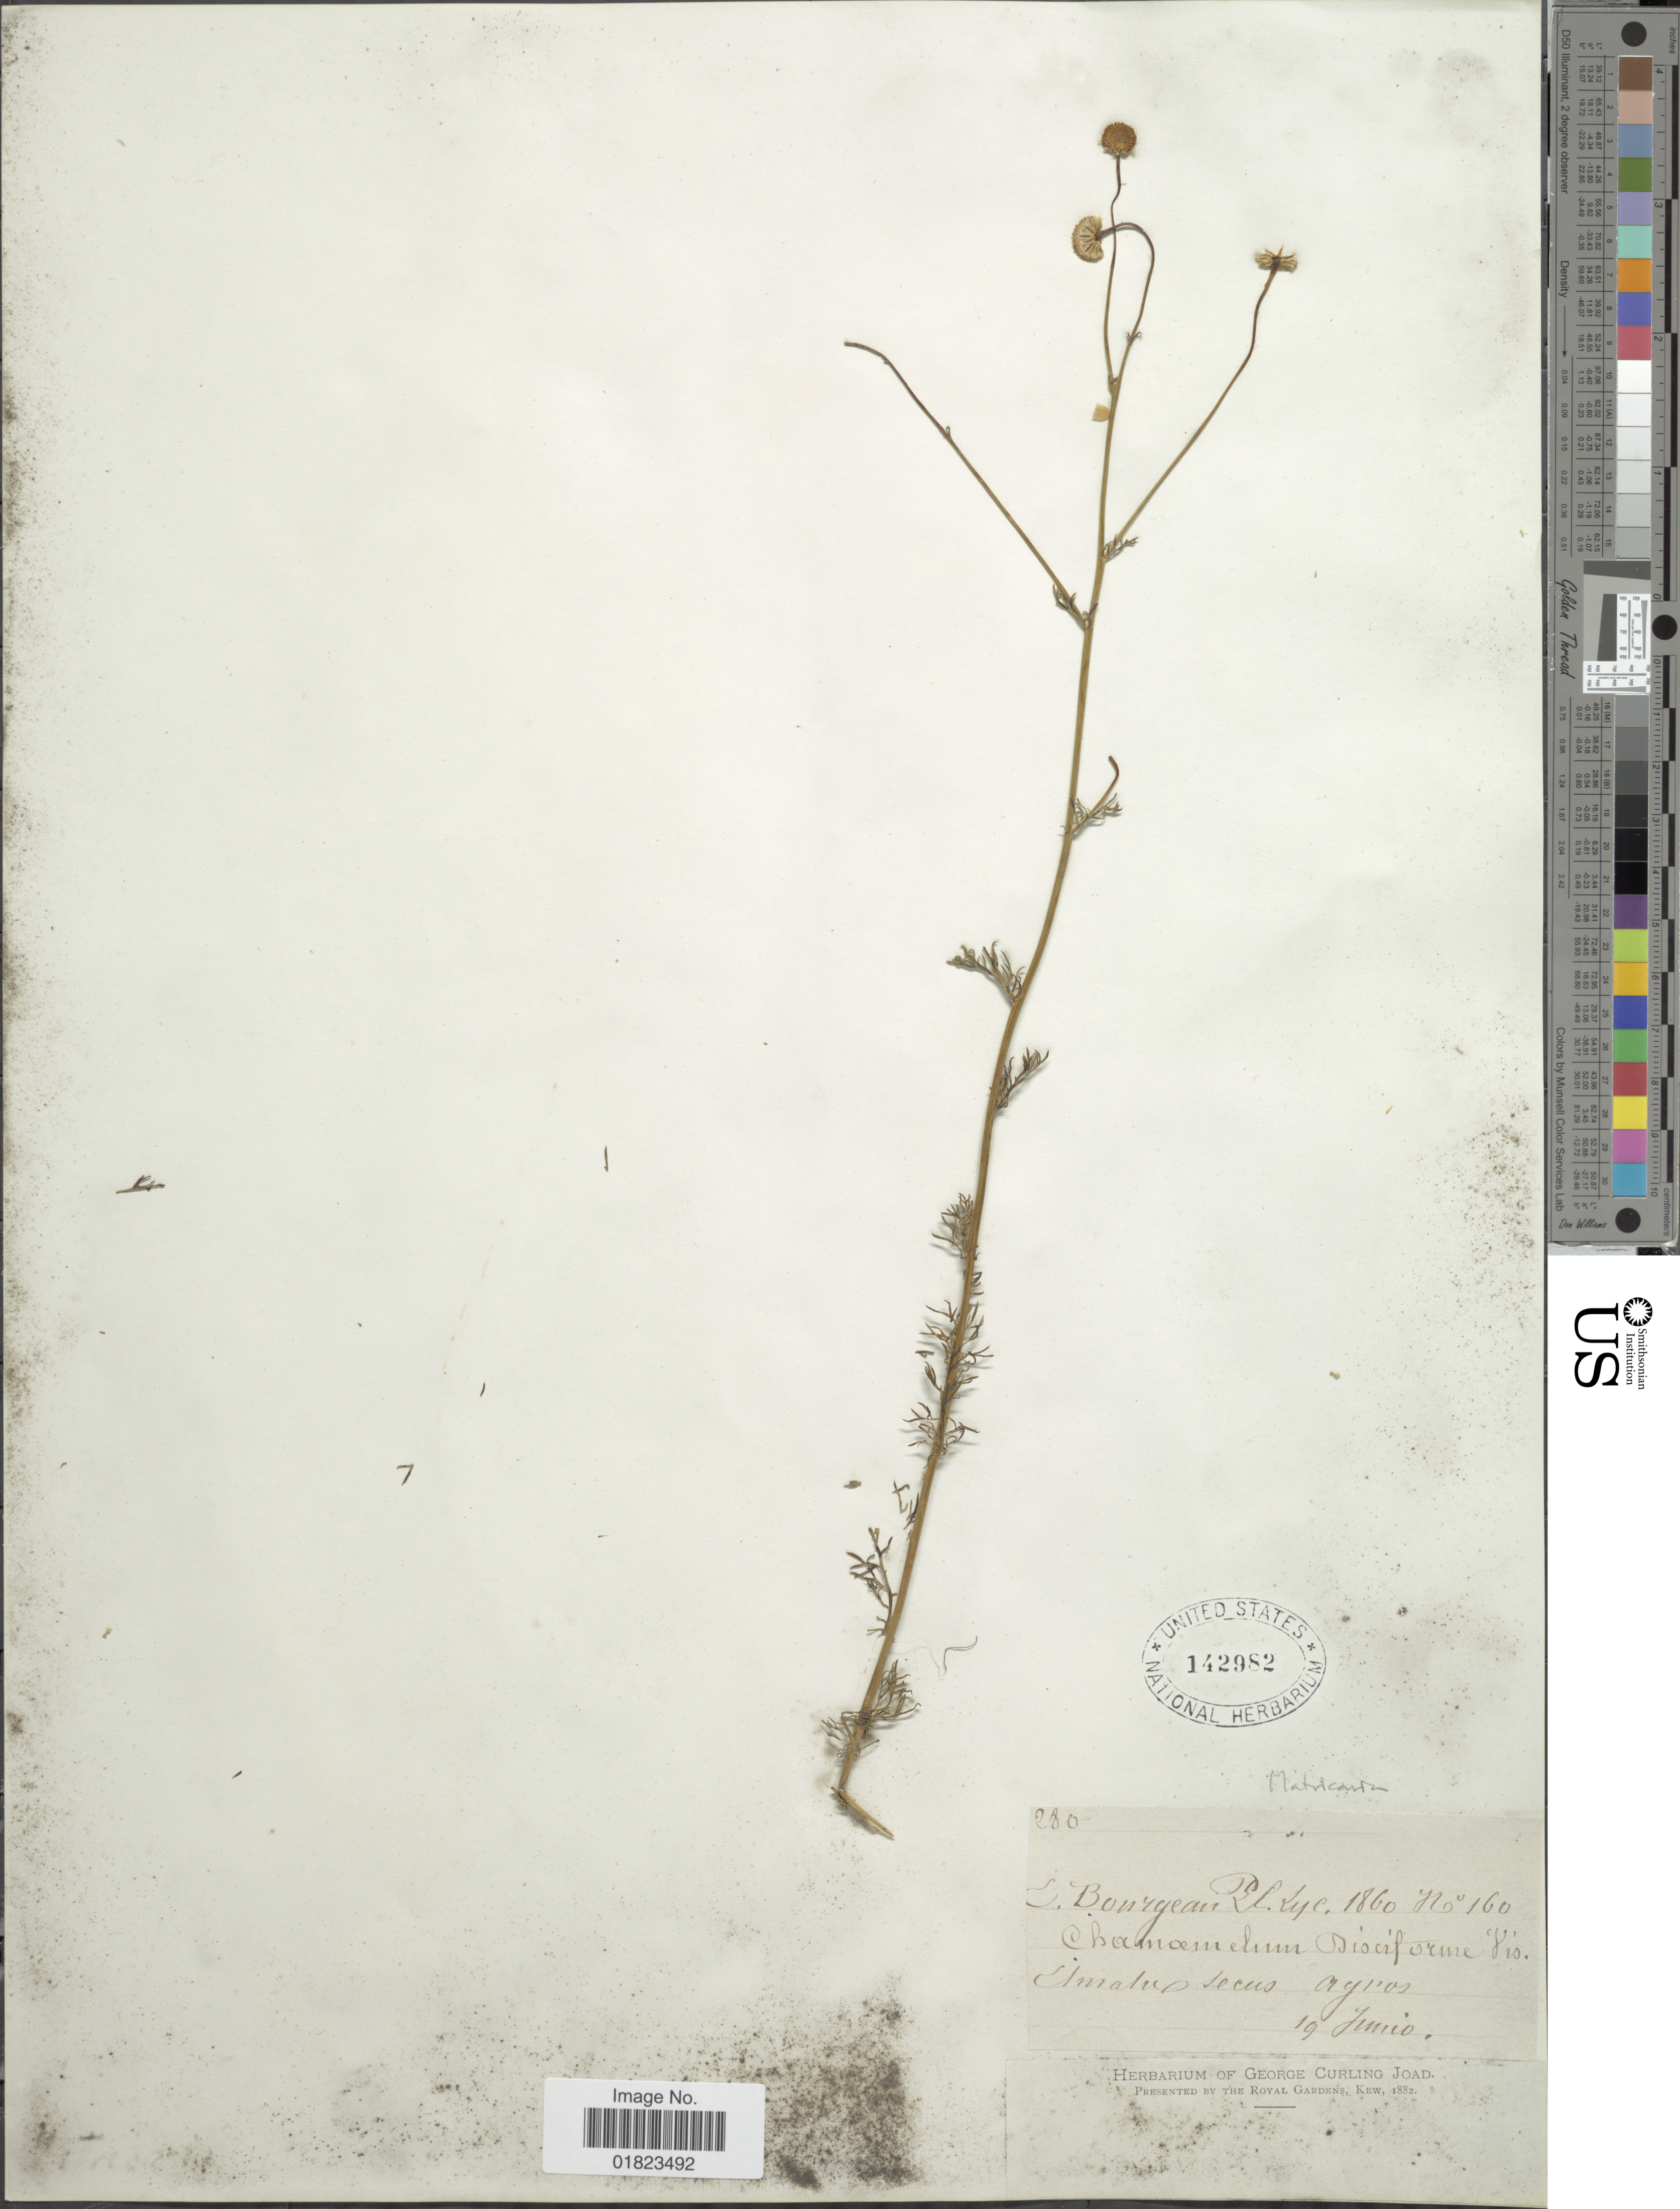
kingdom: Plantae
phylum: Tracheophyta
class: Magnoliopsida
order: Asterales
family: Asteraceae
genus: Tripleurospermum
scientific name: Tripleurospermum disciforme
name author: (C.A. Mey.) Sch. Bip.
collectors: E. Bourgeau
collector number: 280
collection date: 1860-06-19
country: Armenia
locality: Elmalu secus Agros.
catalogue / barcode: US 142982